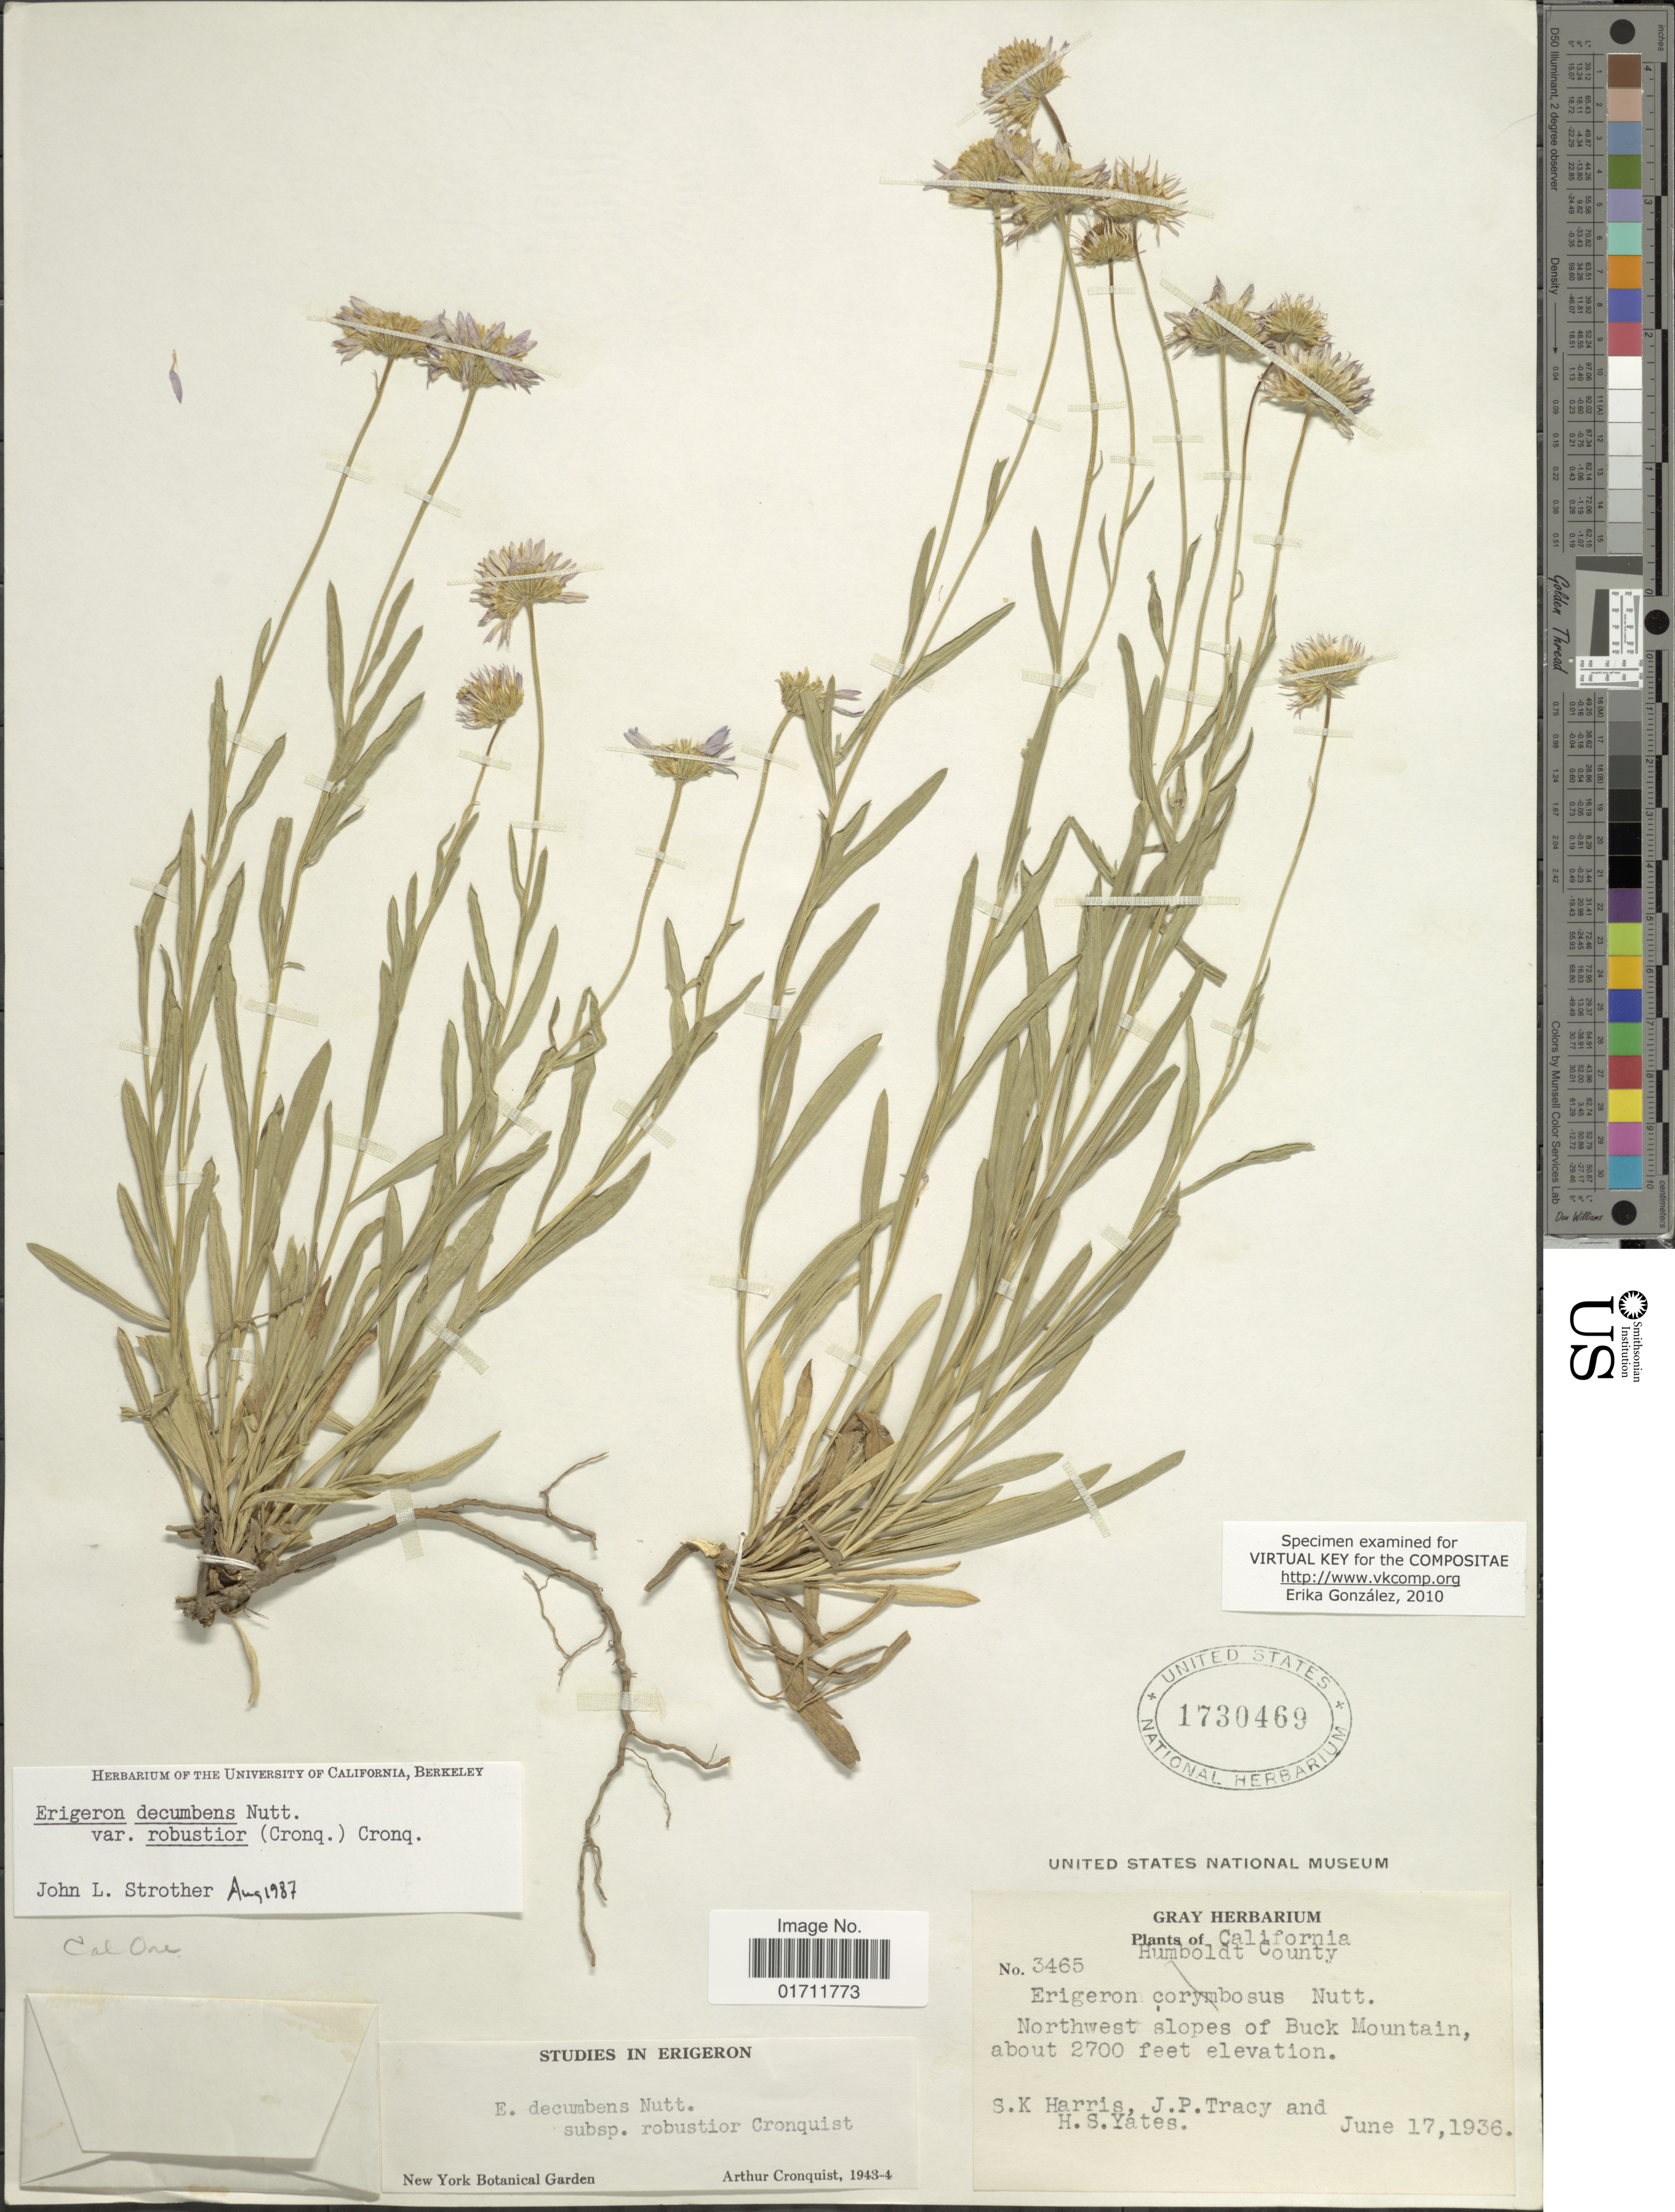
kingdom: Plantae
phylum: Tracheophyta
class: Magnoliopsida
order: Asterales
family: Asteraceae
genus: Erigeron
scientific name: Erigeron decumbens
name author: Nutt.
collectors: S. K. Harris, J. Tracy & H. S. Yates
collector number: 3465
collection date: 1936-06-17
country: United States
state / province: California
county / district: Humboldt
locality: Humboldt County, Northwest slopes of Buck Mountain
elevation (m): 823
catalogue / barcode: US 1730469